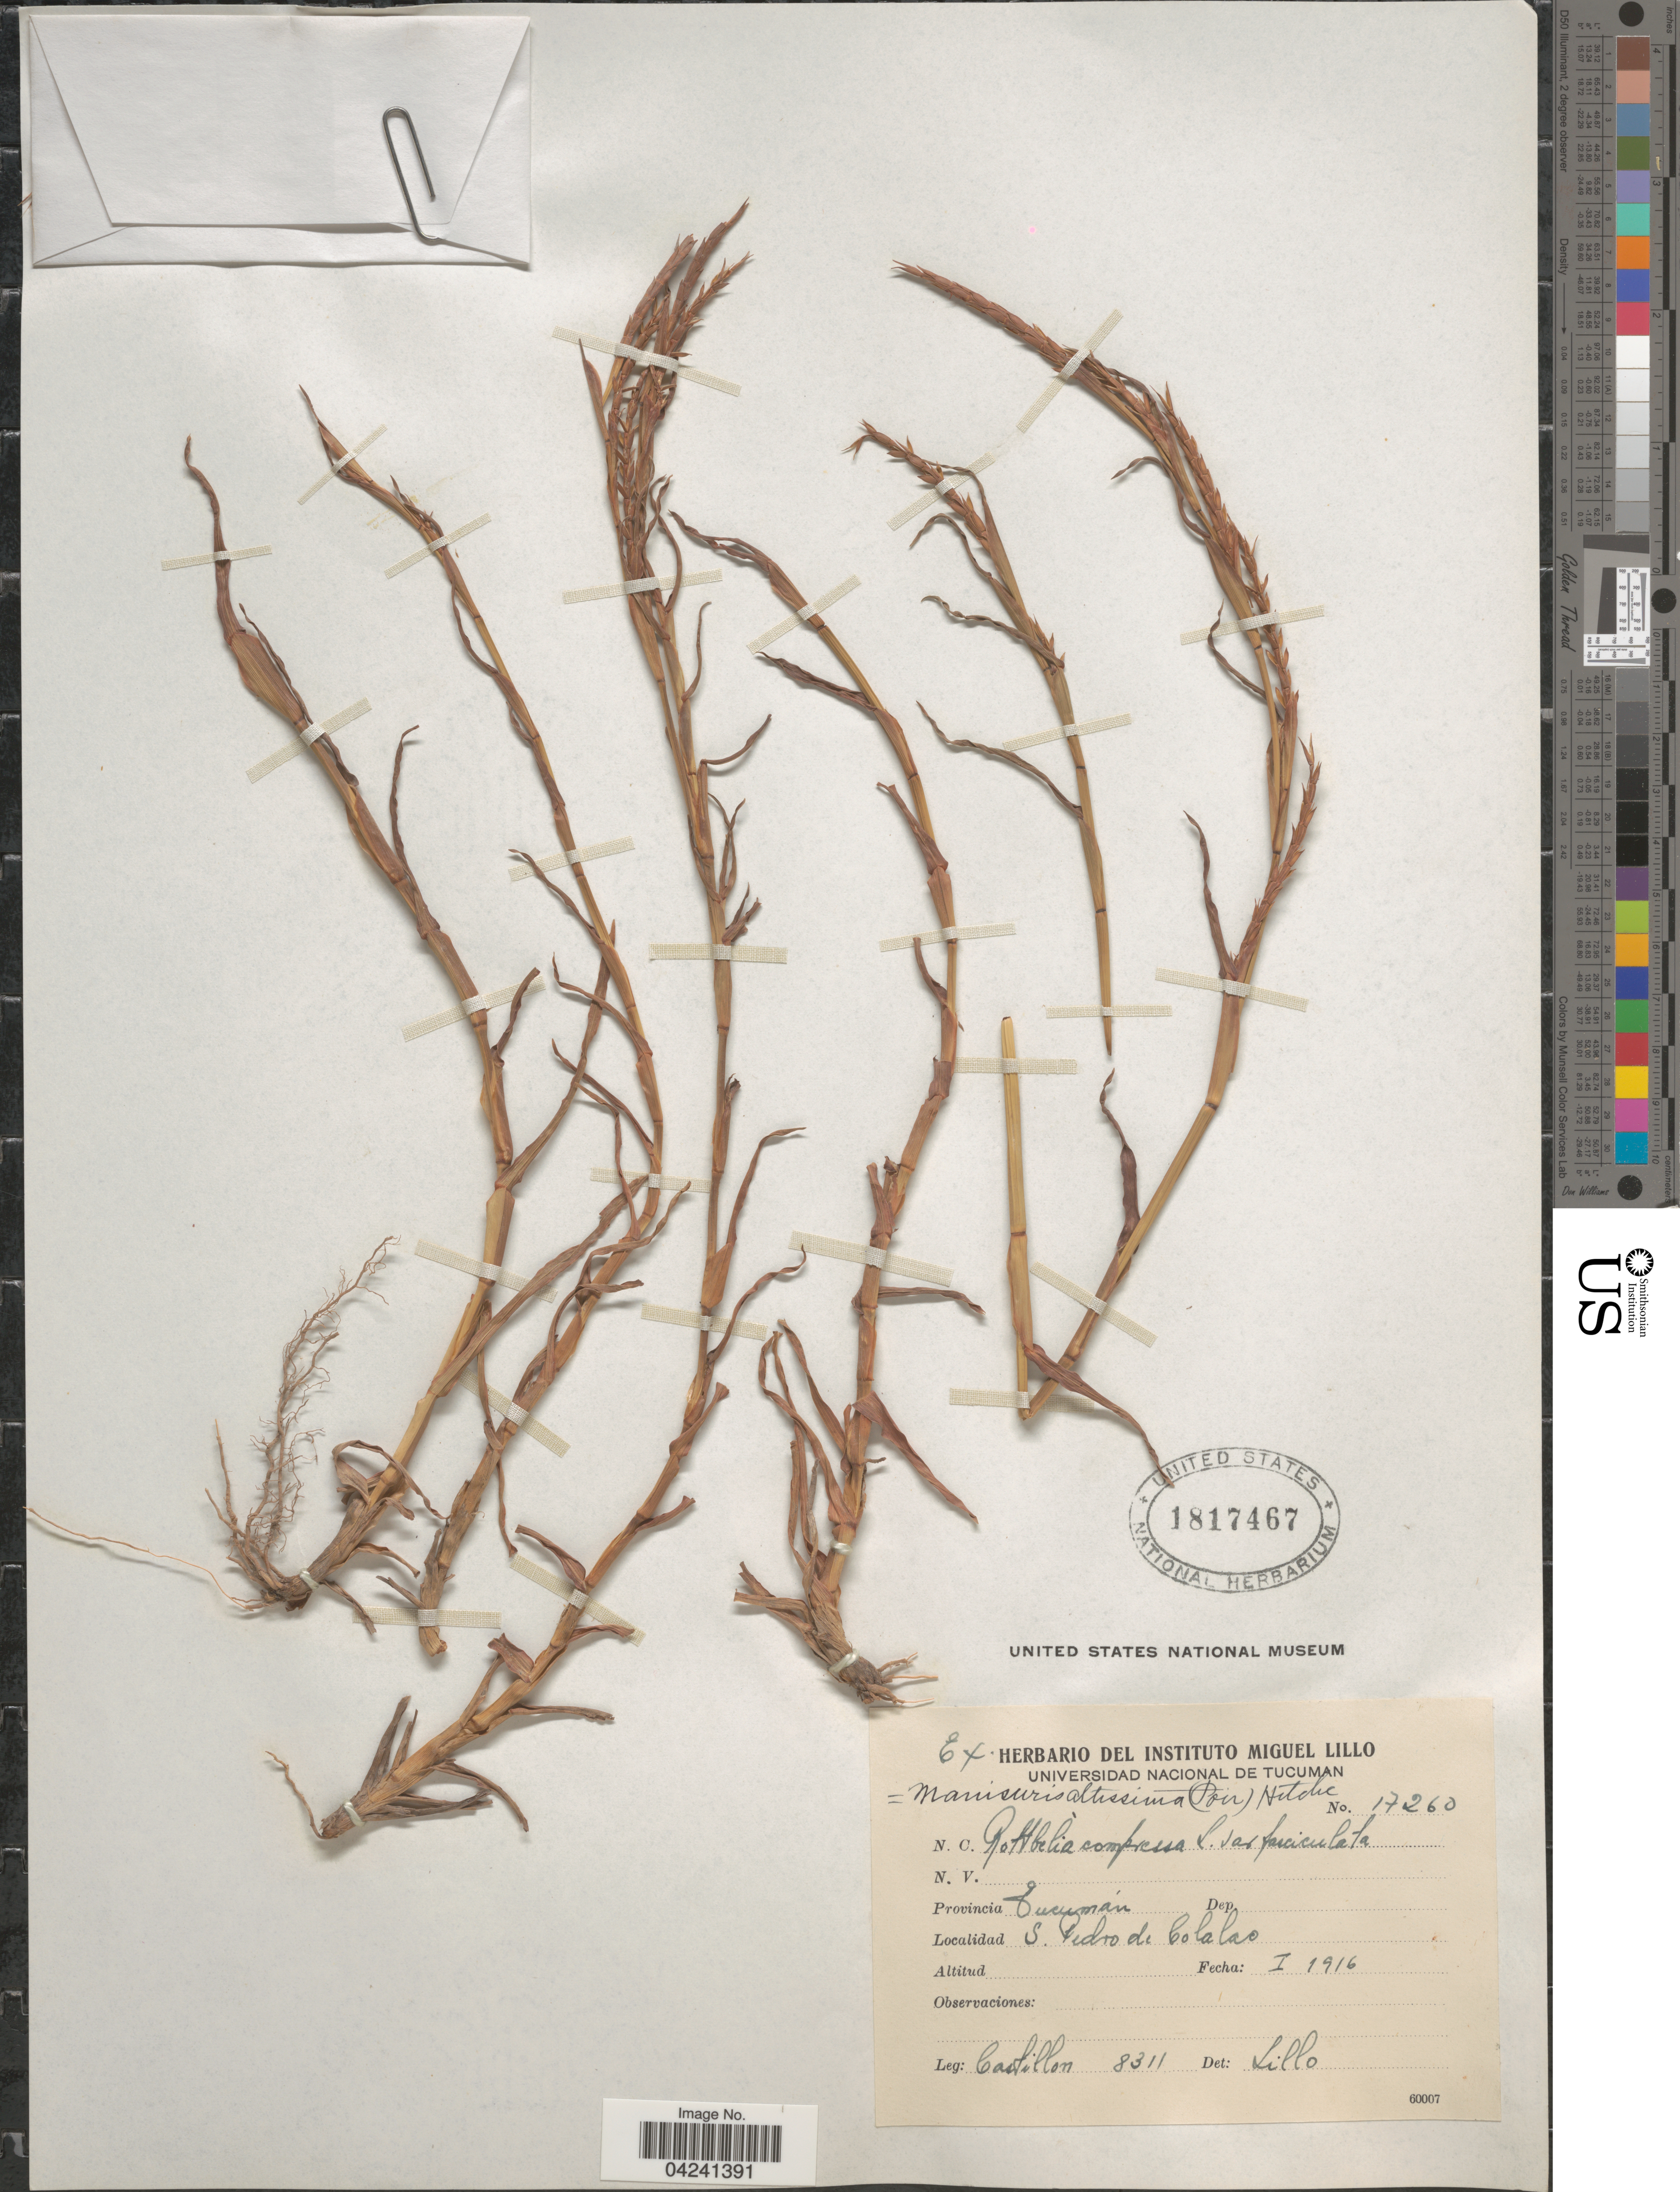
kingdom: Plantae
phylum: Tracheophyta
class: Liliopsida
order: Poales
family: Poaceae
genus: Hemarthria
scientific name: Hemarthria altissima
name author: (Poir.) Stapf & C. E. Hubb.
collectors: Castillon, --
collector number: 8311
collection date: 1916-01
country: Argentina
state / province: Tucuman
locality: S. Pedro de Colalao.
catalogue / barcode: US 1817467